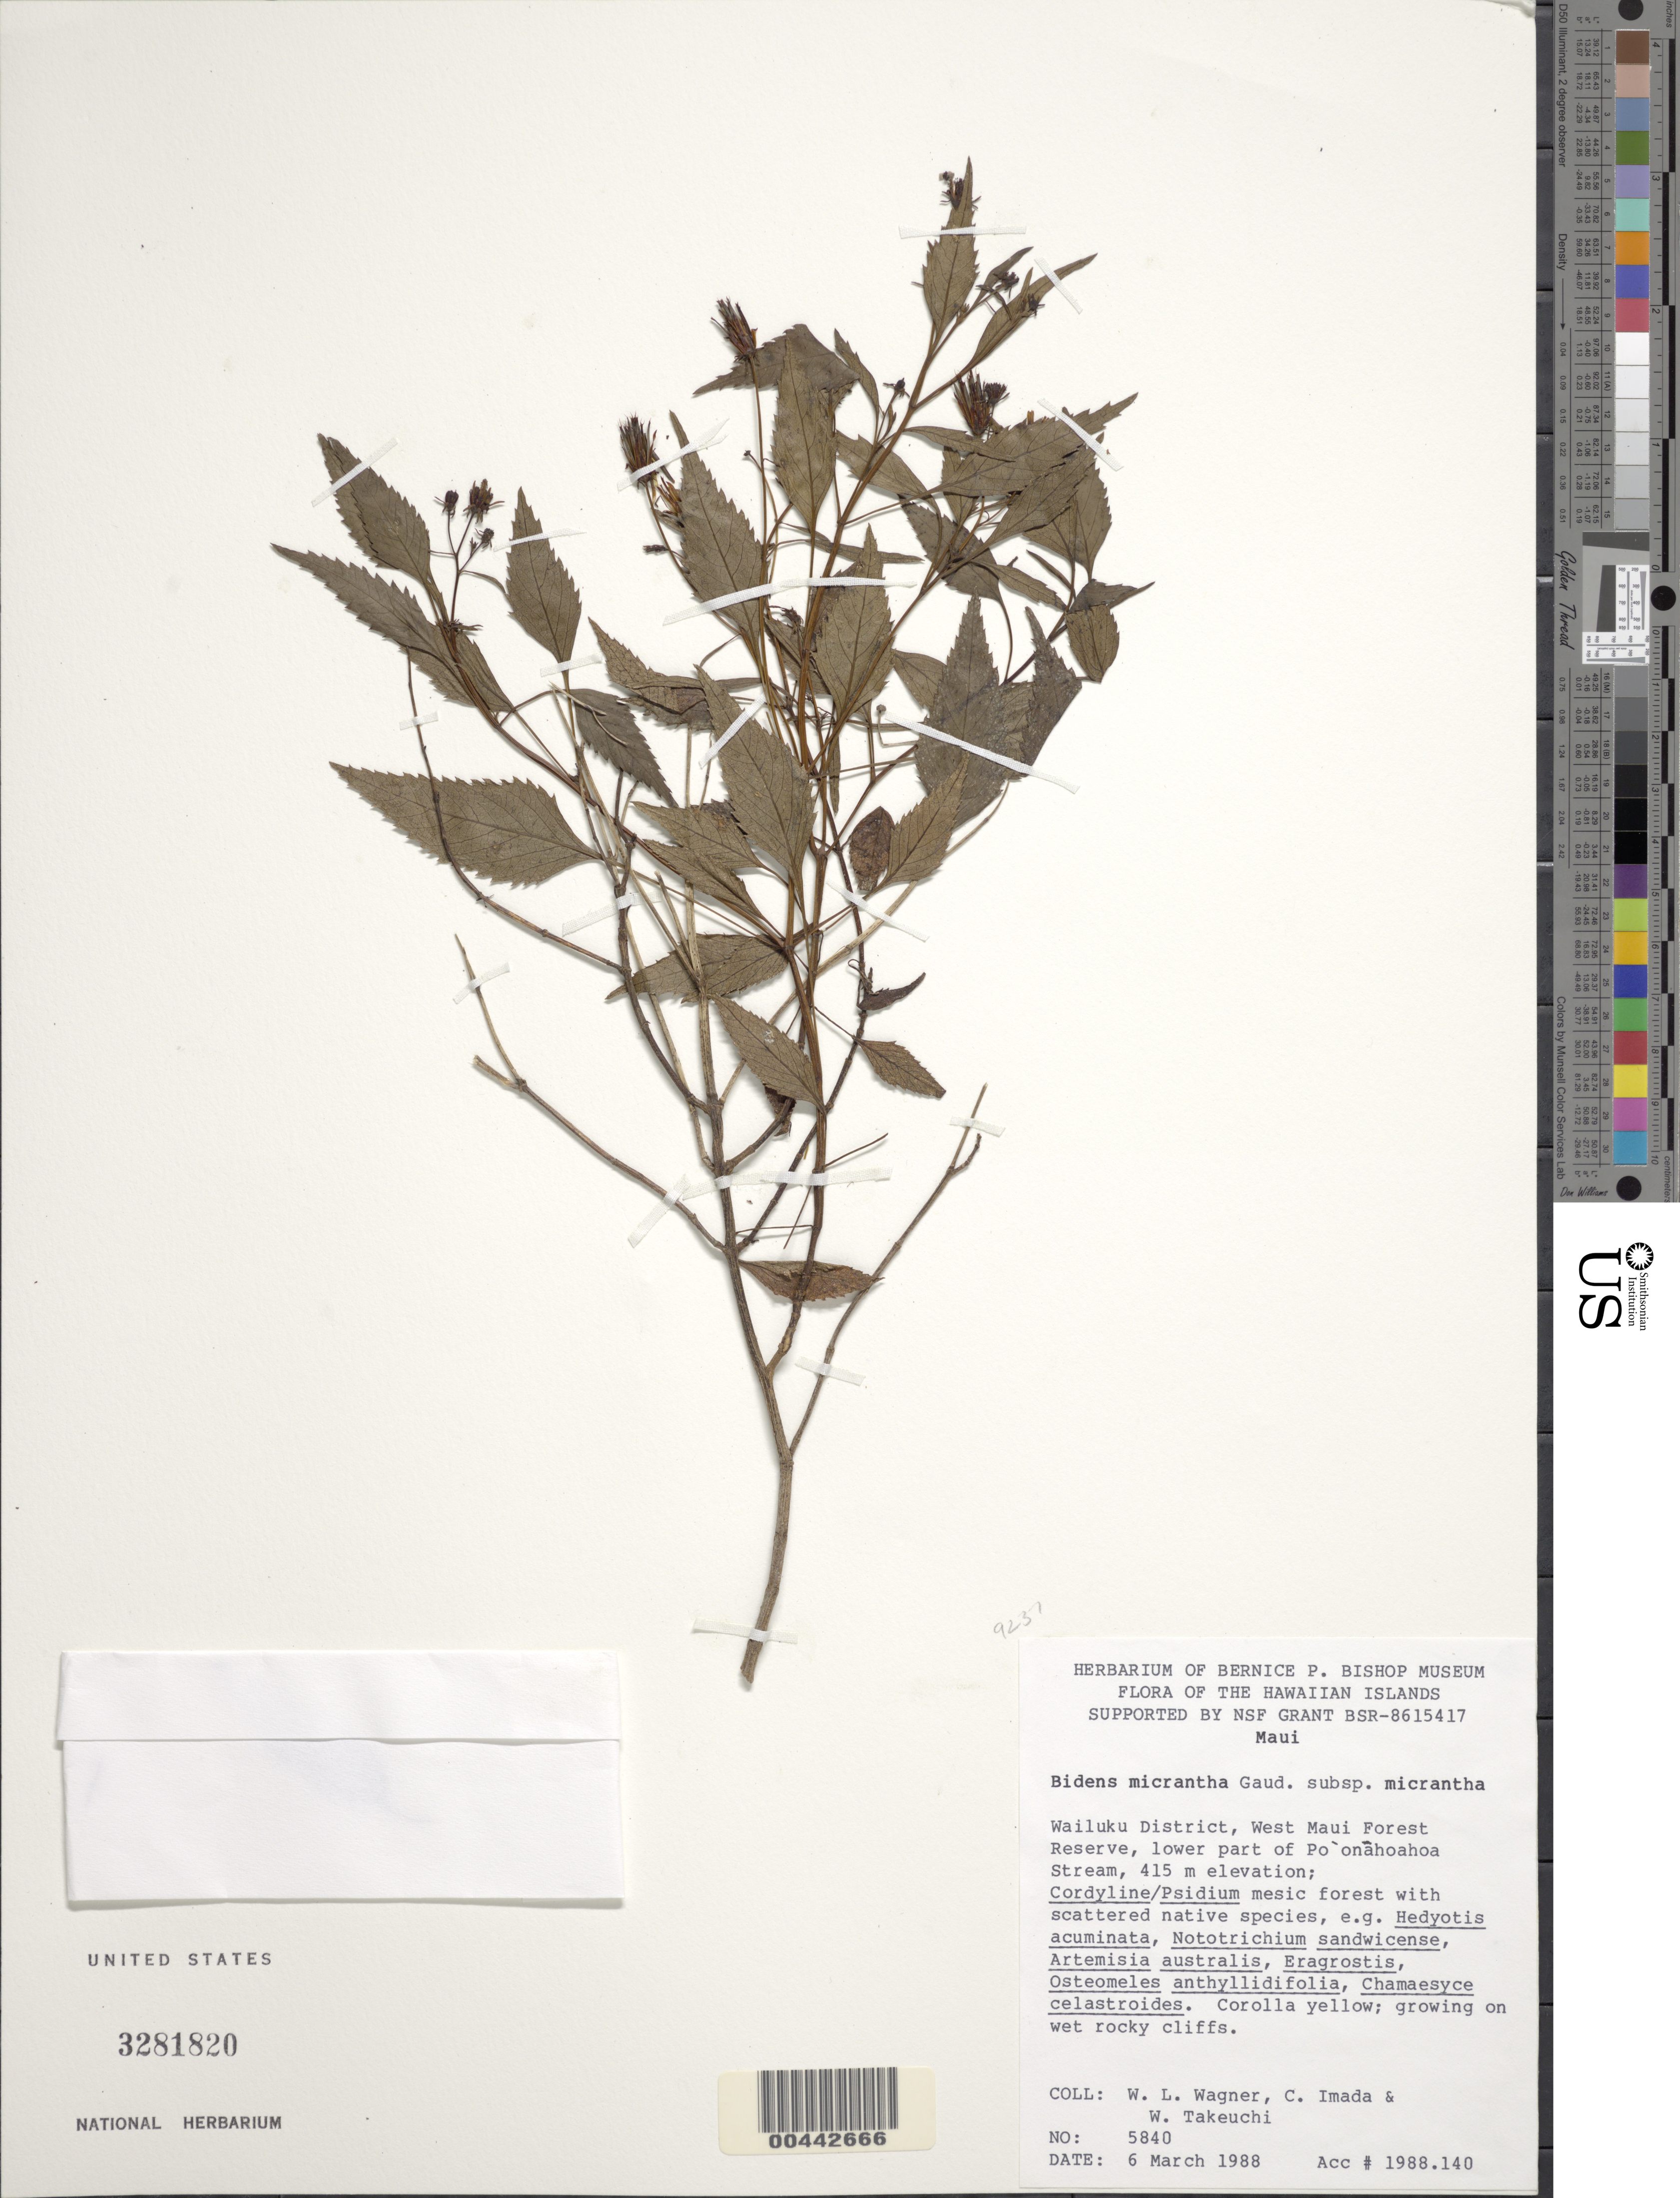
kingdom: Plantae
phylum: Tracheophyta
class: Magnoliopsida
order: Asterales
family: Asteraceae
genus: Bidens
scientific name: Bidens micrantha subsp. micrantha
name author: Gaudich. ex Cass.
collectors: W. L. Wagner, C. Imada & W. N. Takeuchi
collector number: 5840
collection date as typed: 6 Mar 1988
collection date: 1988-03-06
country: United States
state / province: Hawaii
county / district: Maui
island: Maui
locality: Wailuku District, West Maui Forest Reserve, lower part of Po'onahoahoa Stream.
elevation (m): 415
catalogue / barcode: US 3281820